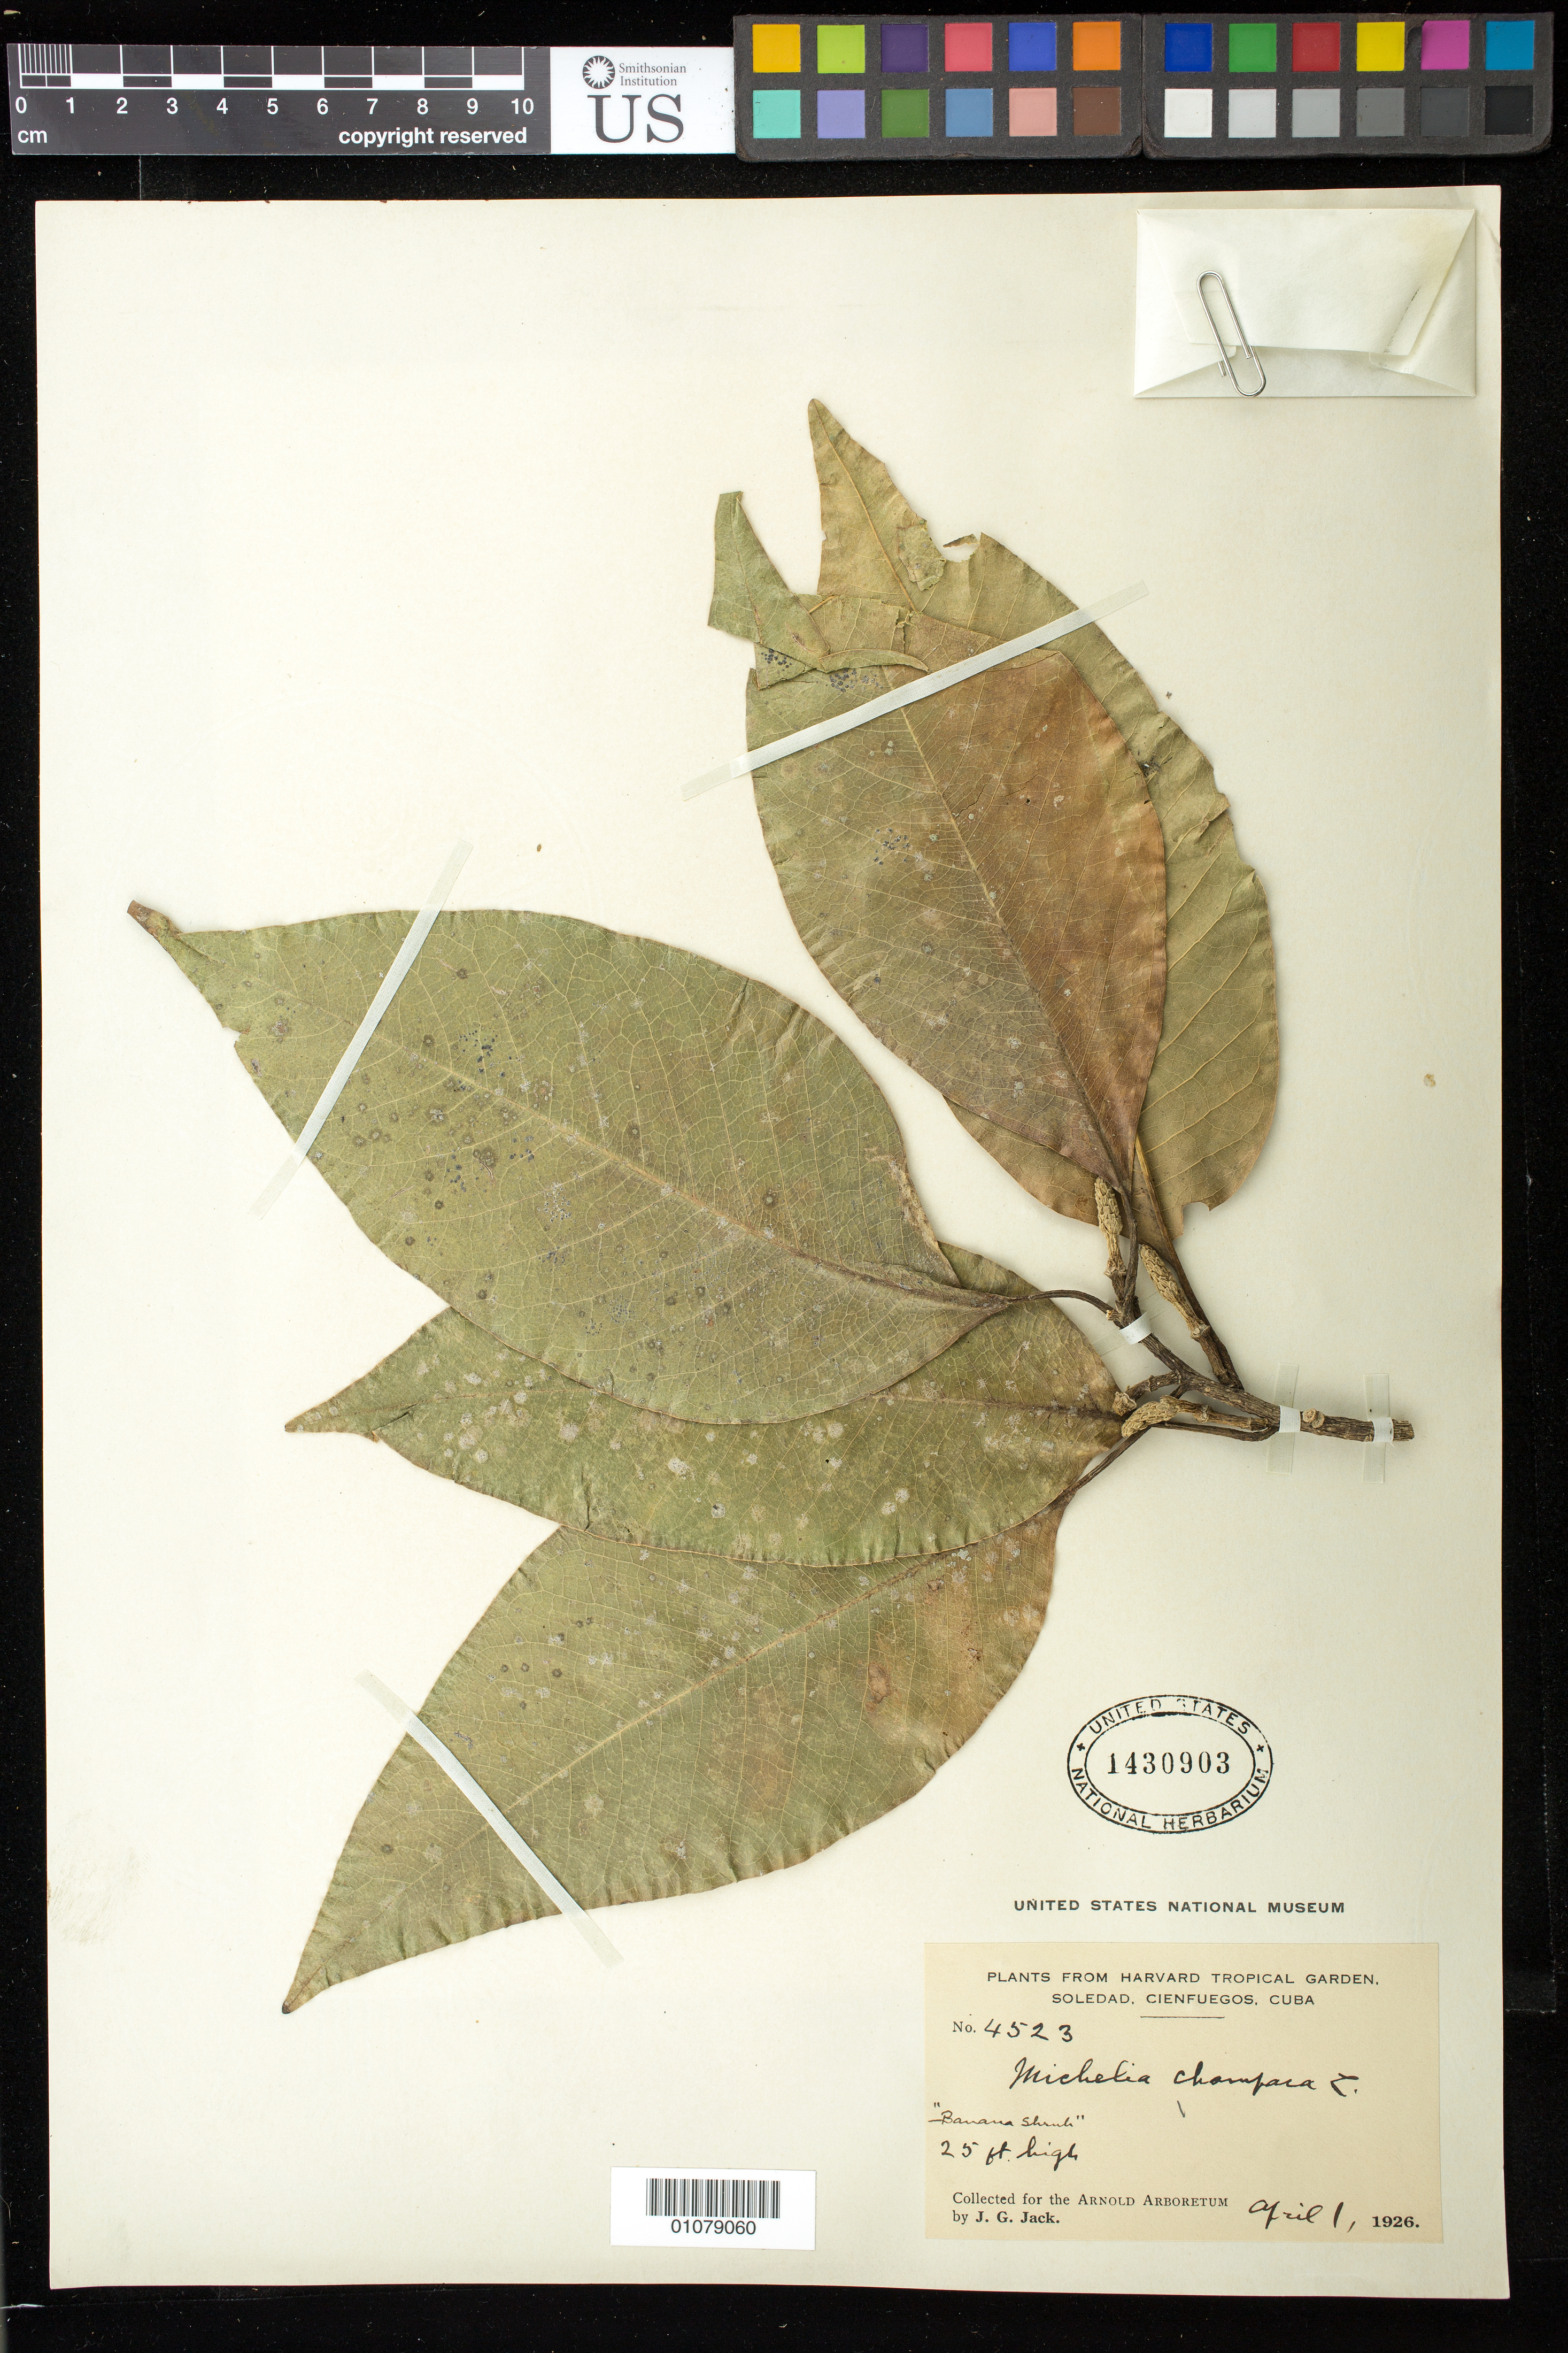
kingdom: Plantae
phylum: Tracheophyta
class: Magnoliopsida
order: Magnoliales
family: Magnoliaceae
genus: Magnolia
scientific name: Magnolia champaca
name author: (L.) Baill. ex Pierre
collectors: J. G. Jack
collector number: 4523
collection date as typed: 01 Apr 1926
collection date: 1926-04-01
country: Cuba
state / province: Cienfuegos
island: Cuba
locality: Soledad, Cienfuegos, Cuba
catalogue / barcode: US 1430903